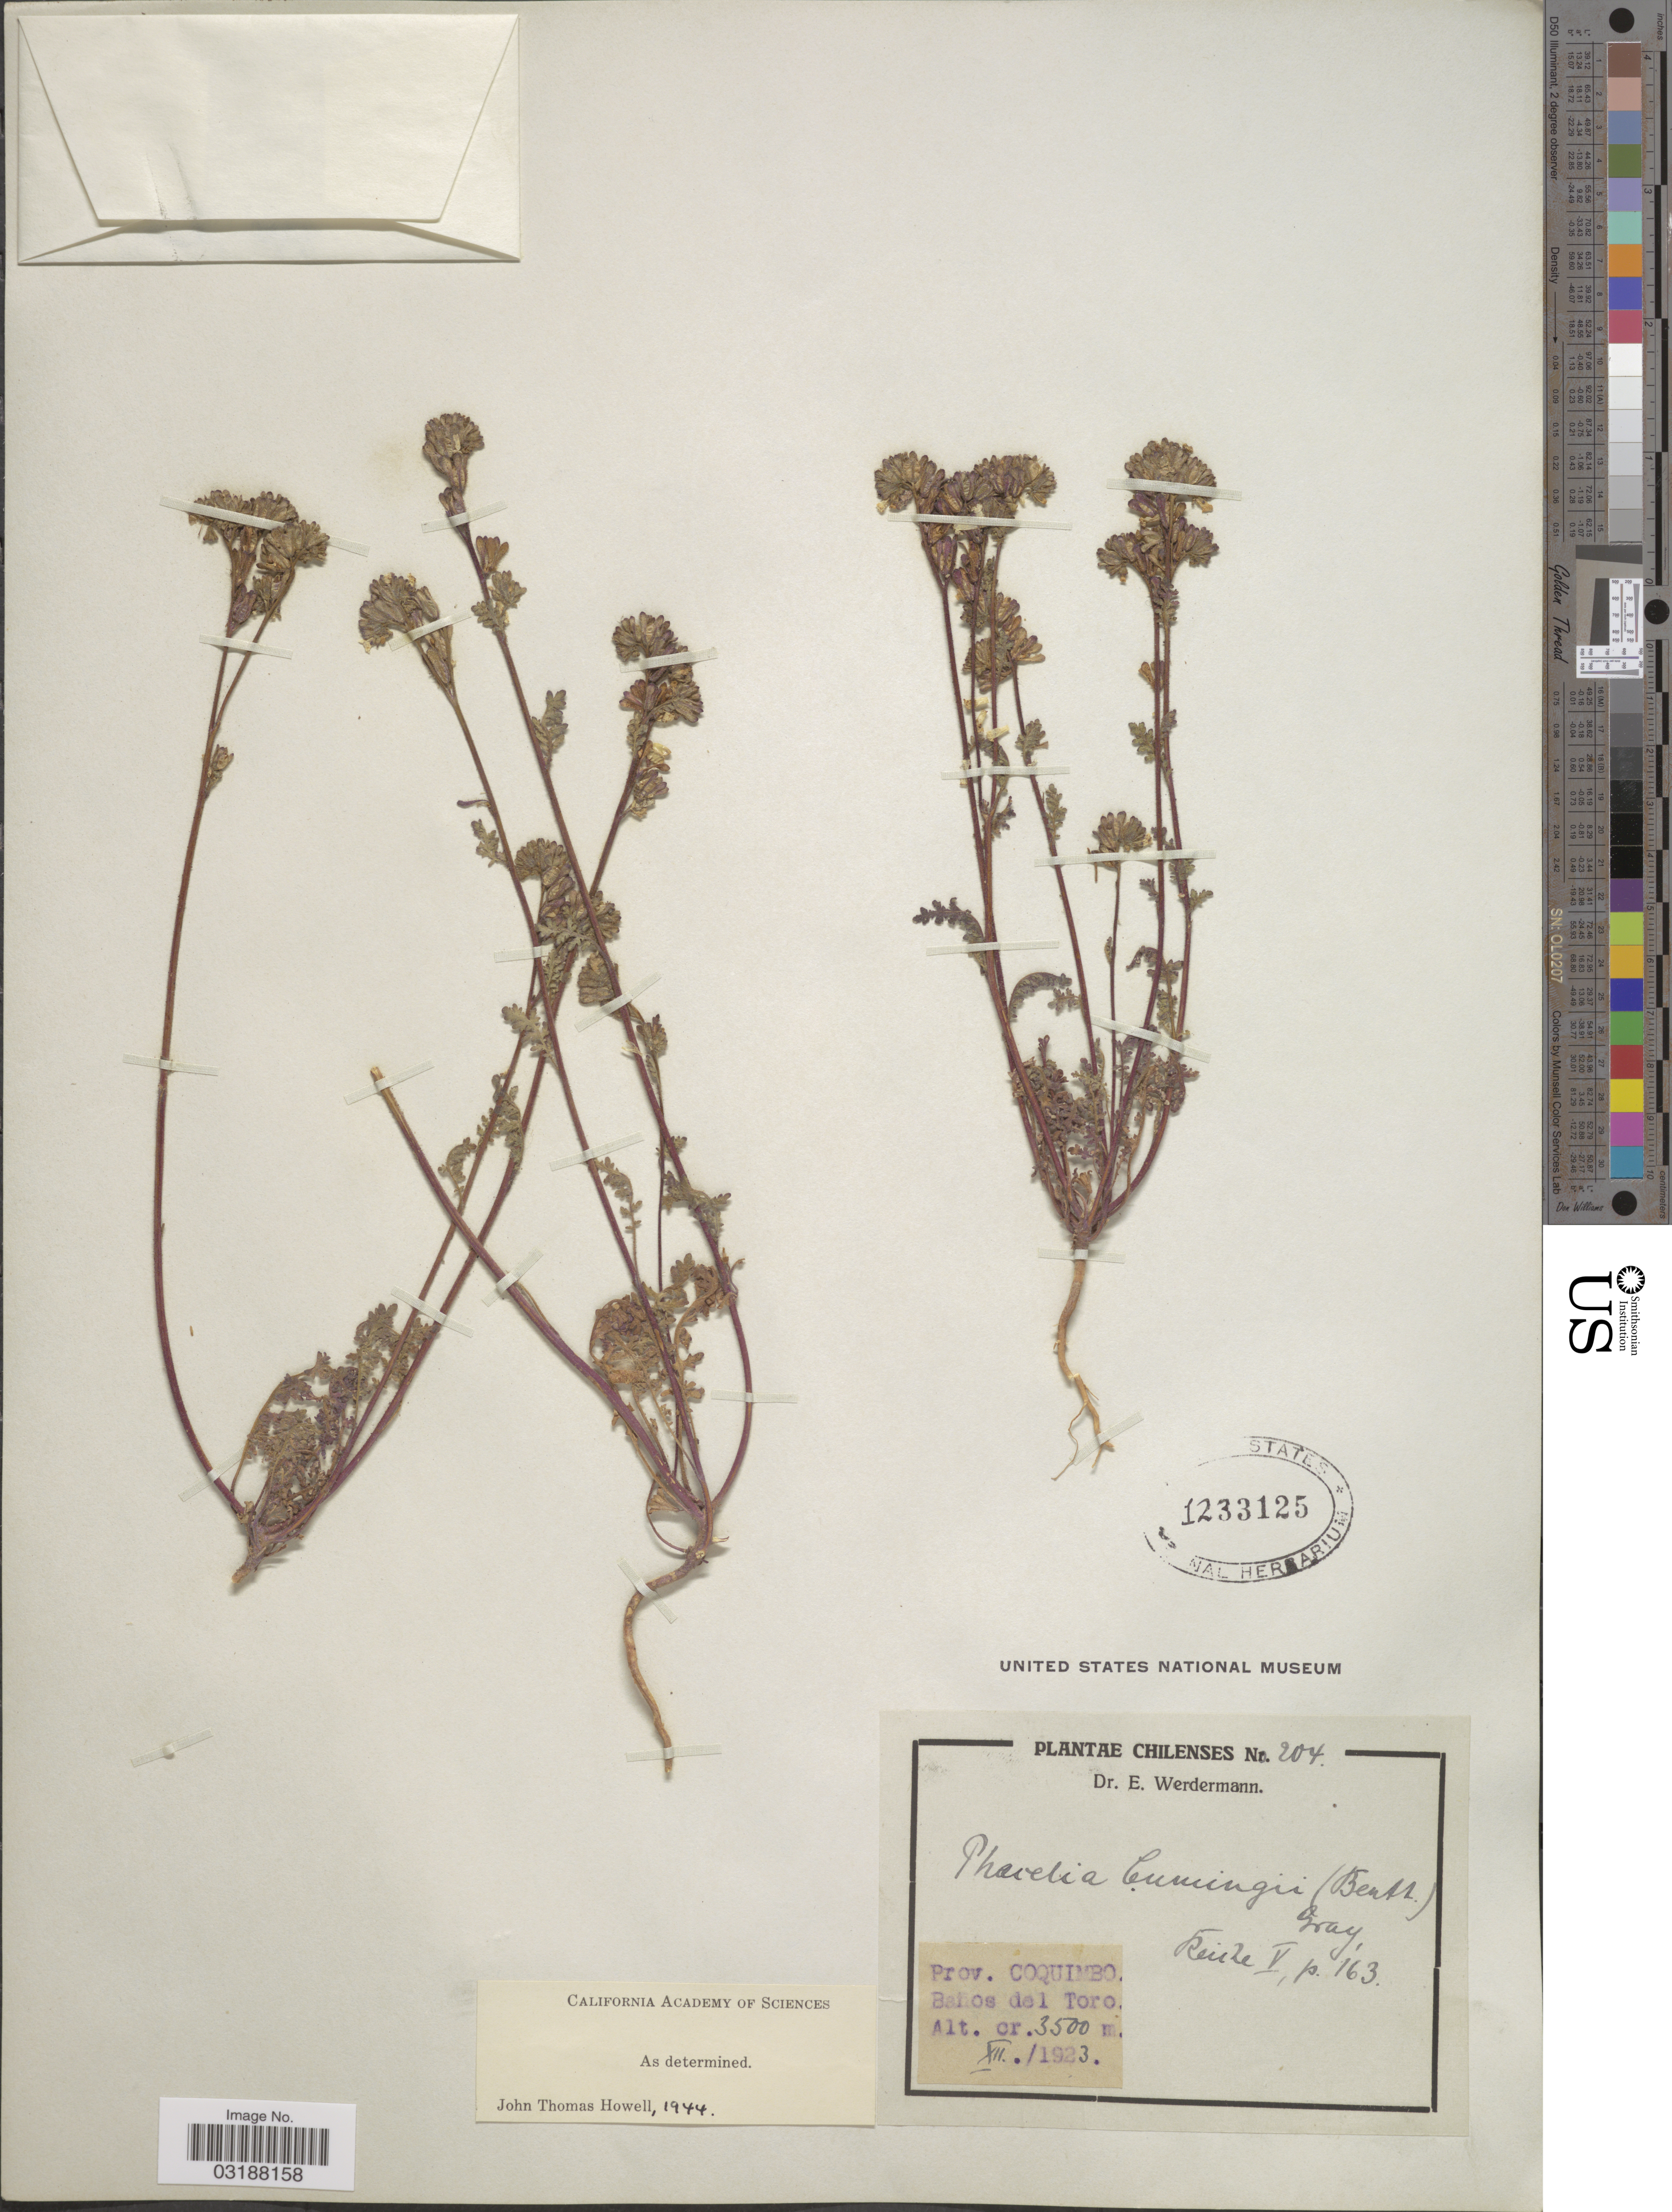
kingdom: Plantae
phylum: Tracheophyta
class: Magnoliopsida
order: Boraginales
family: Hydrophyllaceae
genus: Phacelia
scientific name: Phacelia cumingii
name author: (Benth.) A. Gray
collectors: E. Werdermann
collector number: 204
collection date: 1923-12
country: Chile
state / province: Coquimbo (IV)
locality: Prov. Coquimbo, Baños del Toro.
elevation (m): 3500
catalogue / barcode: US 1233125